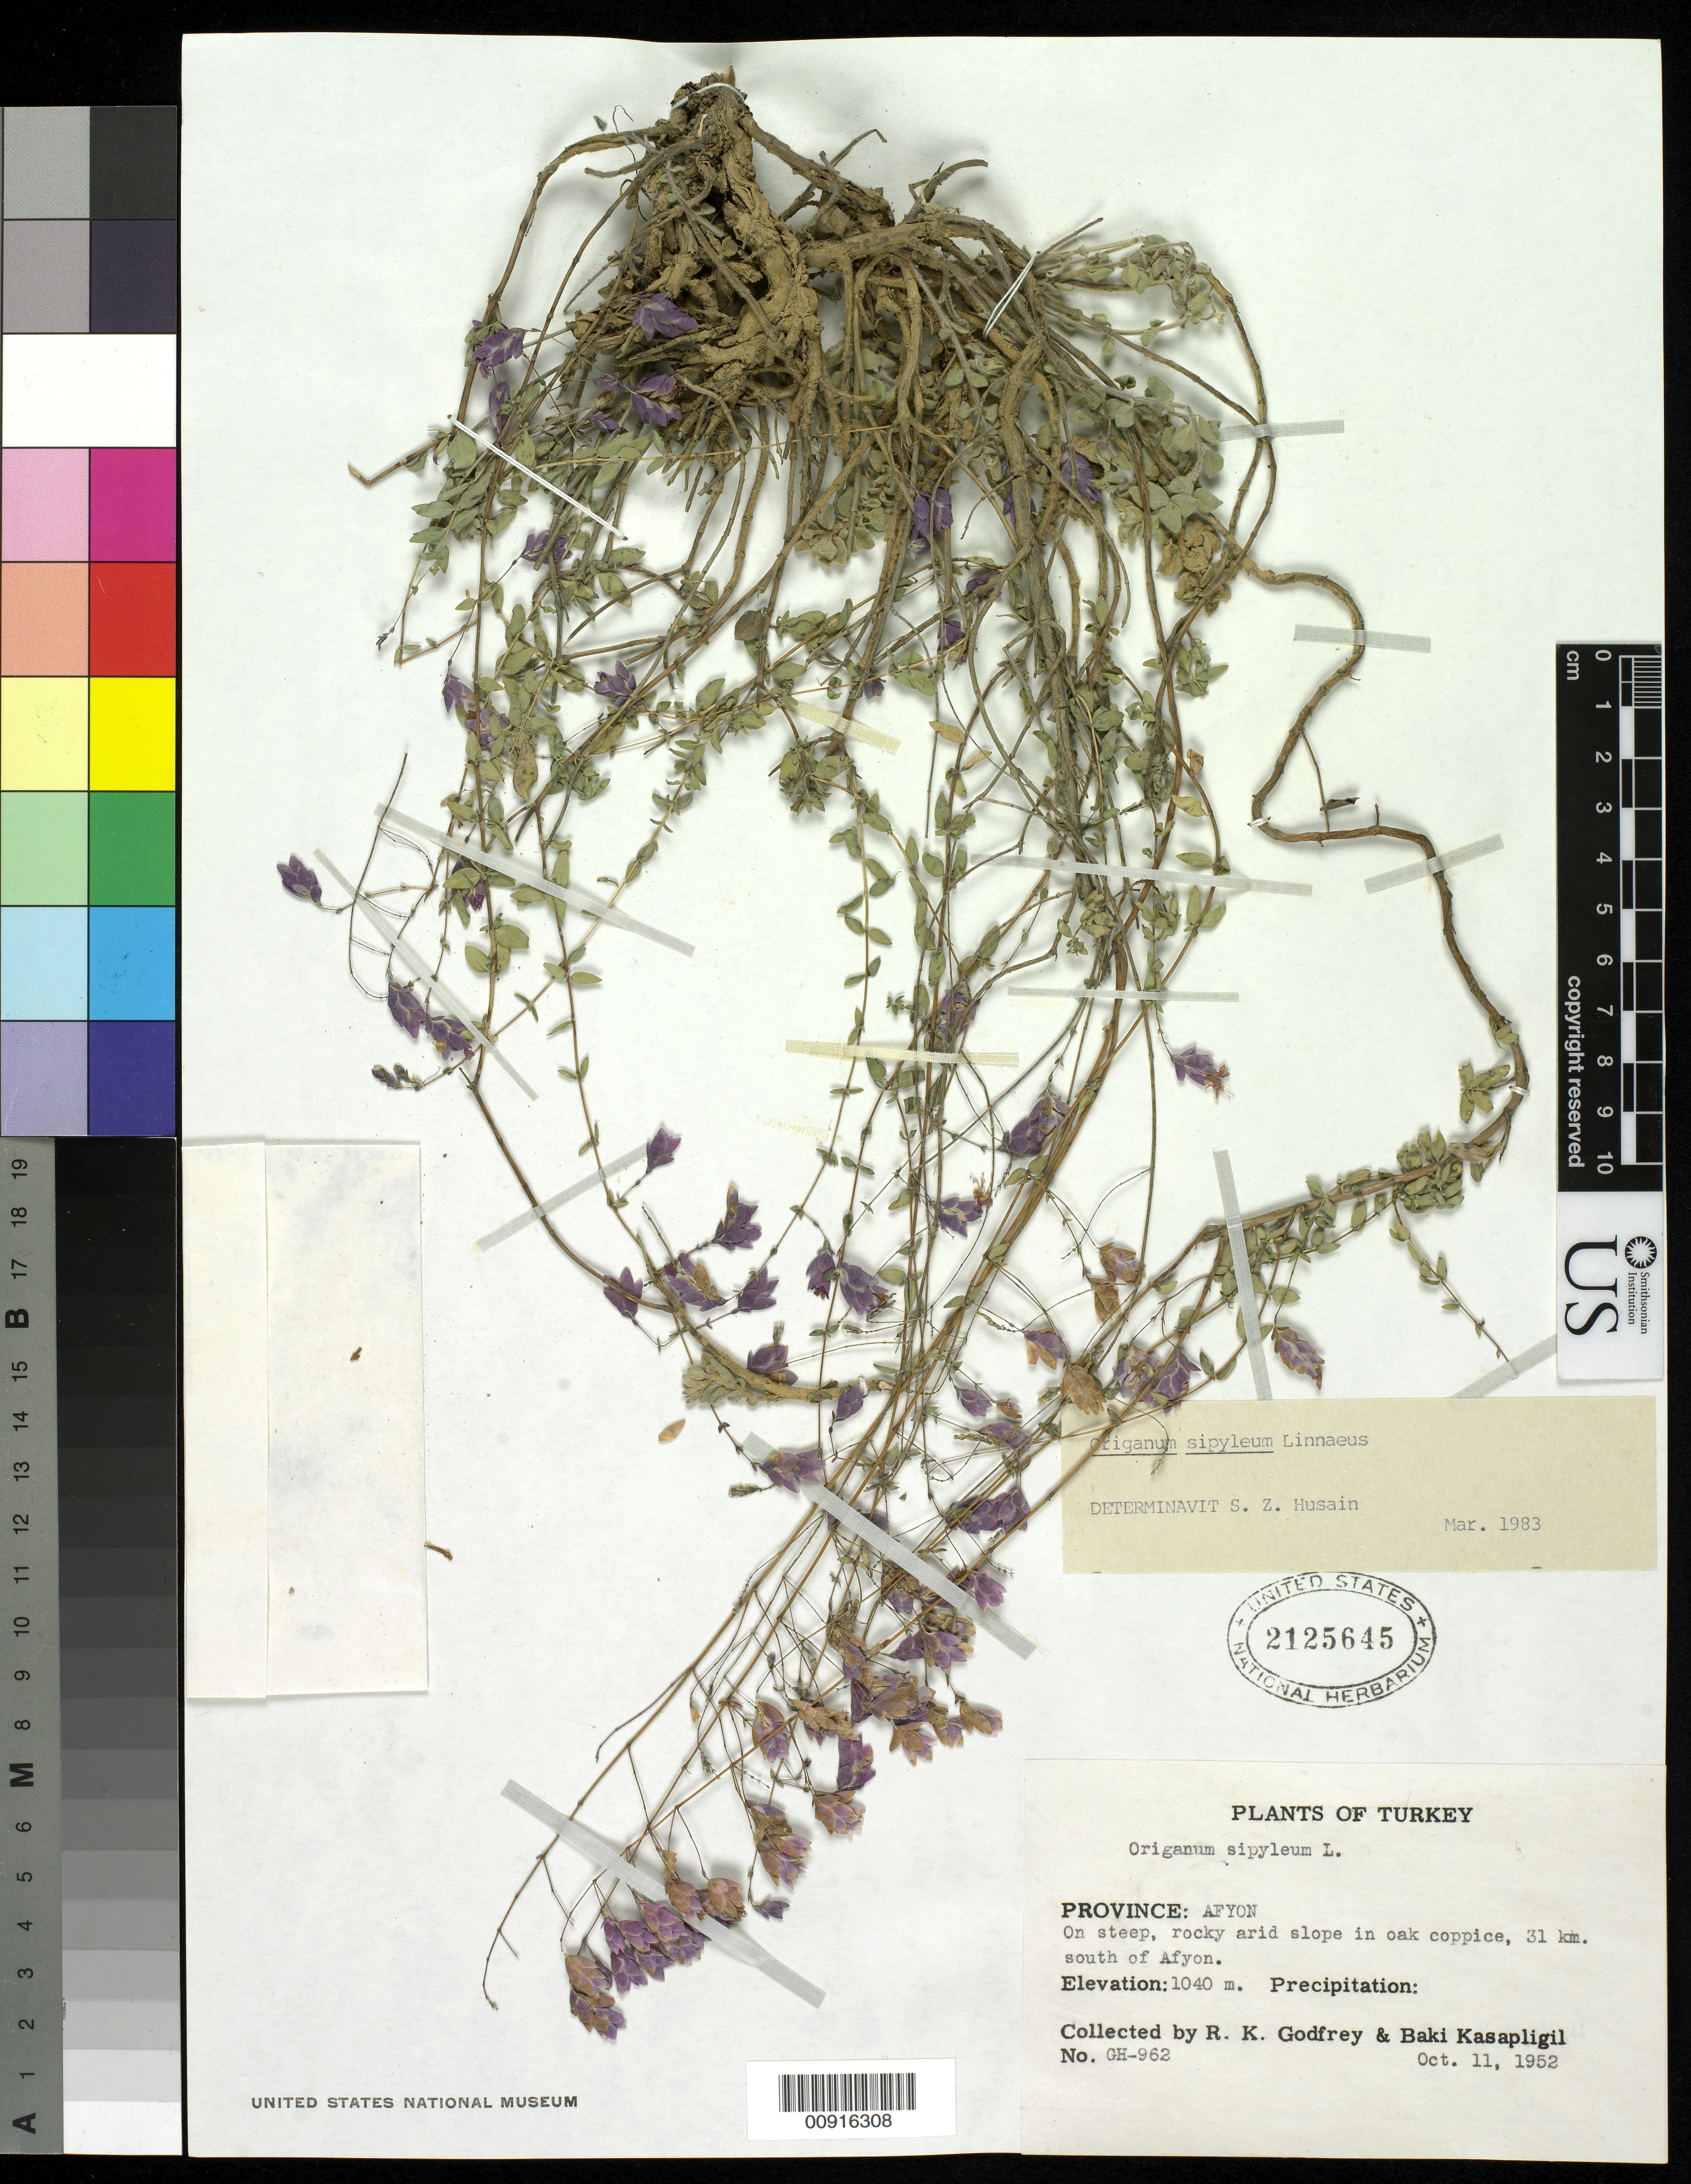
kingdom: Plantae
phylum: Tracheophyta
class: Magnoliopsida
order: Lamiales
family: Lamiaceae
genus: Origanum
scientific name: Origanum sipyleum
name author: L.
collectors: R. K. Godfrey & B. Kasapligil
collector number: GH-962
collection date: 1952-10-11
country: Turkey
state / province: Afyonkarahisar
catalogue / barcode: US 2125645